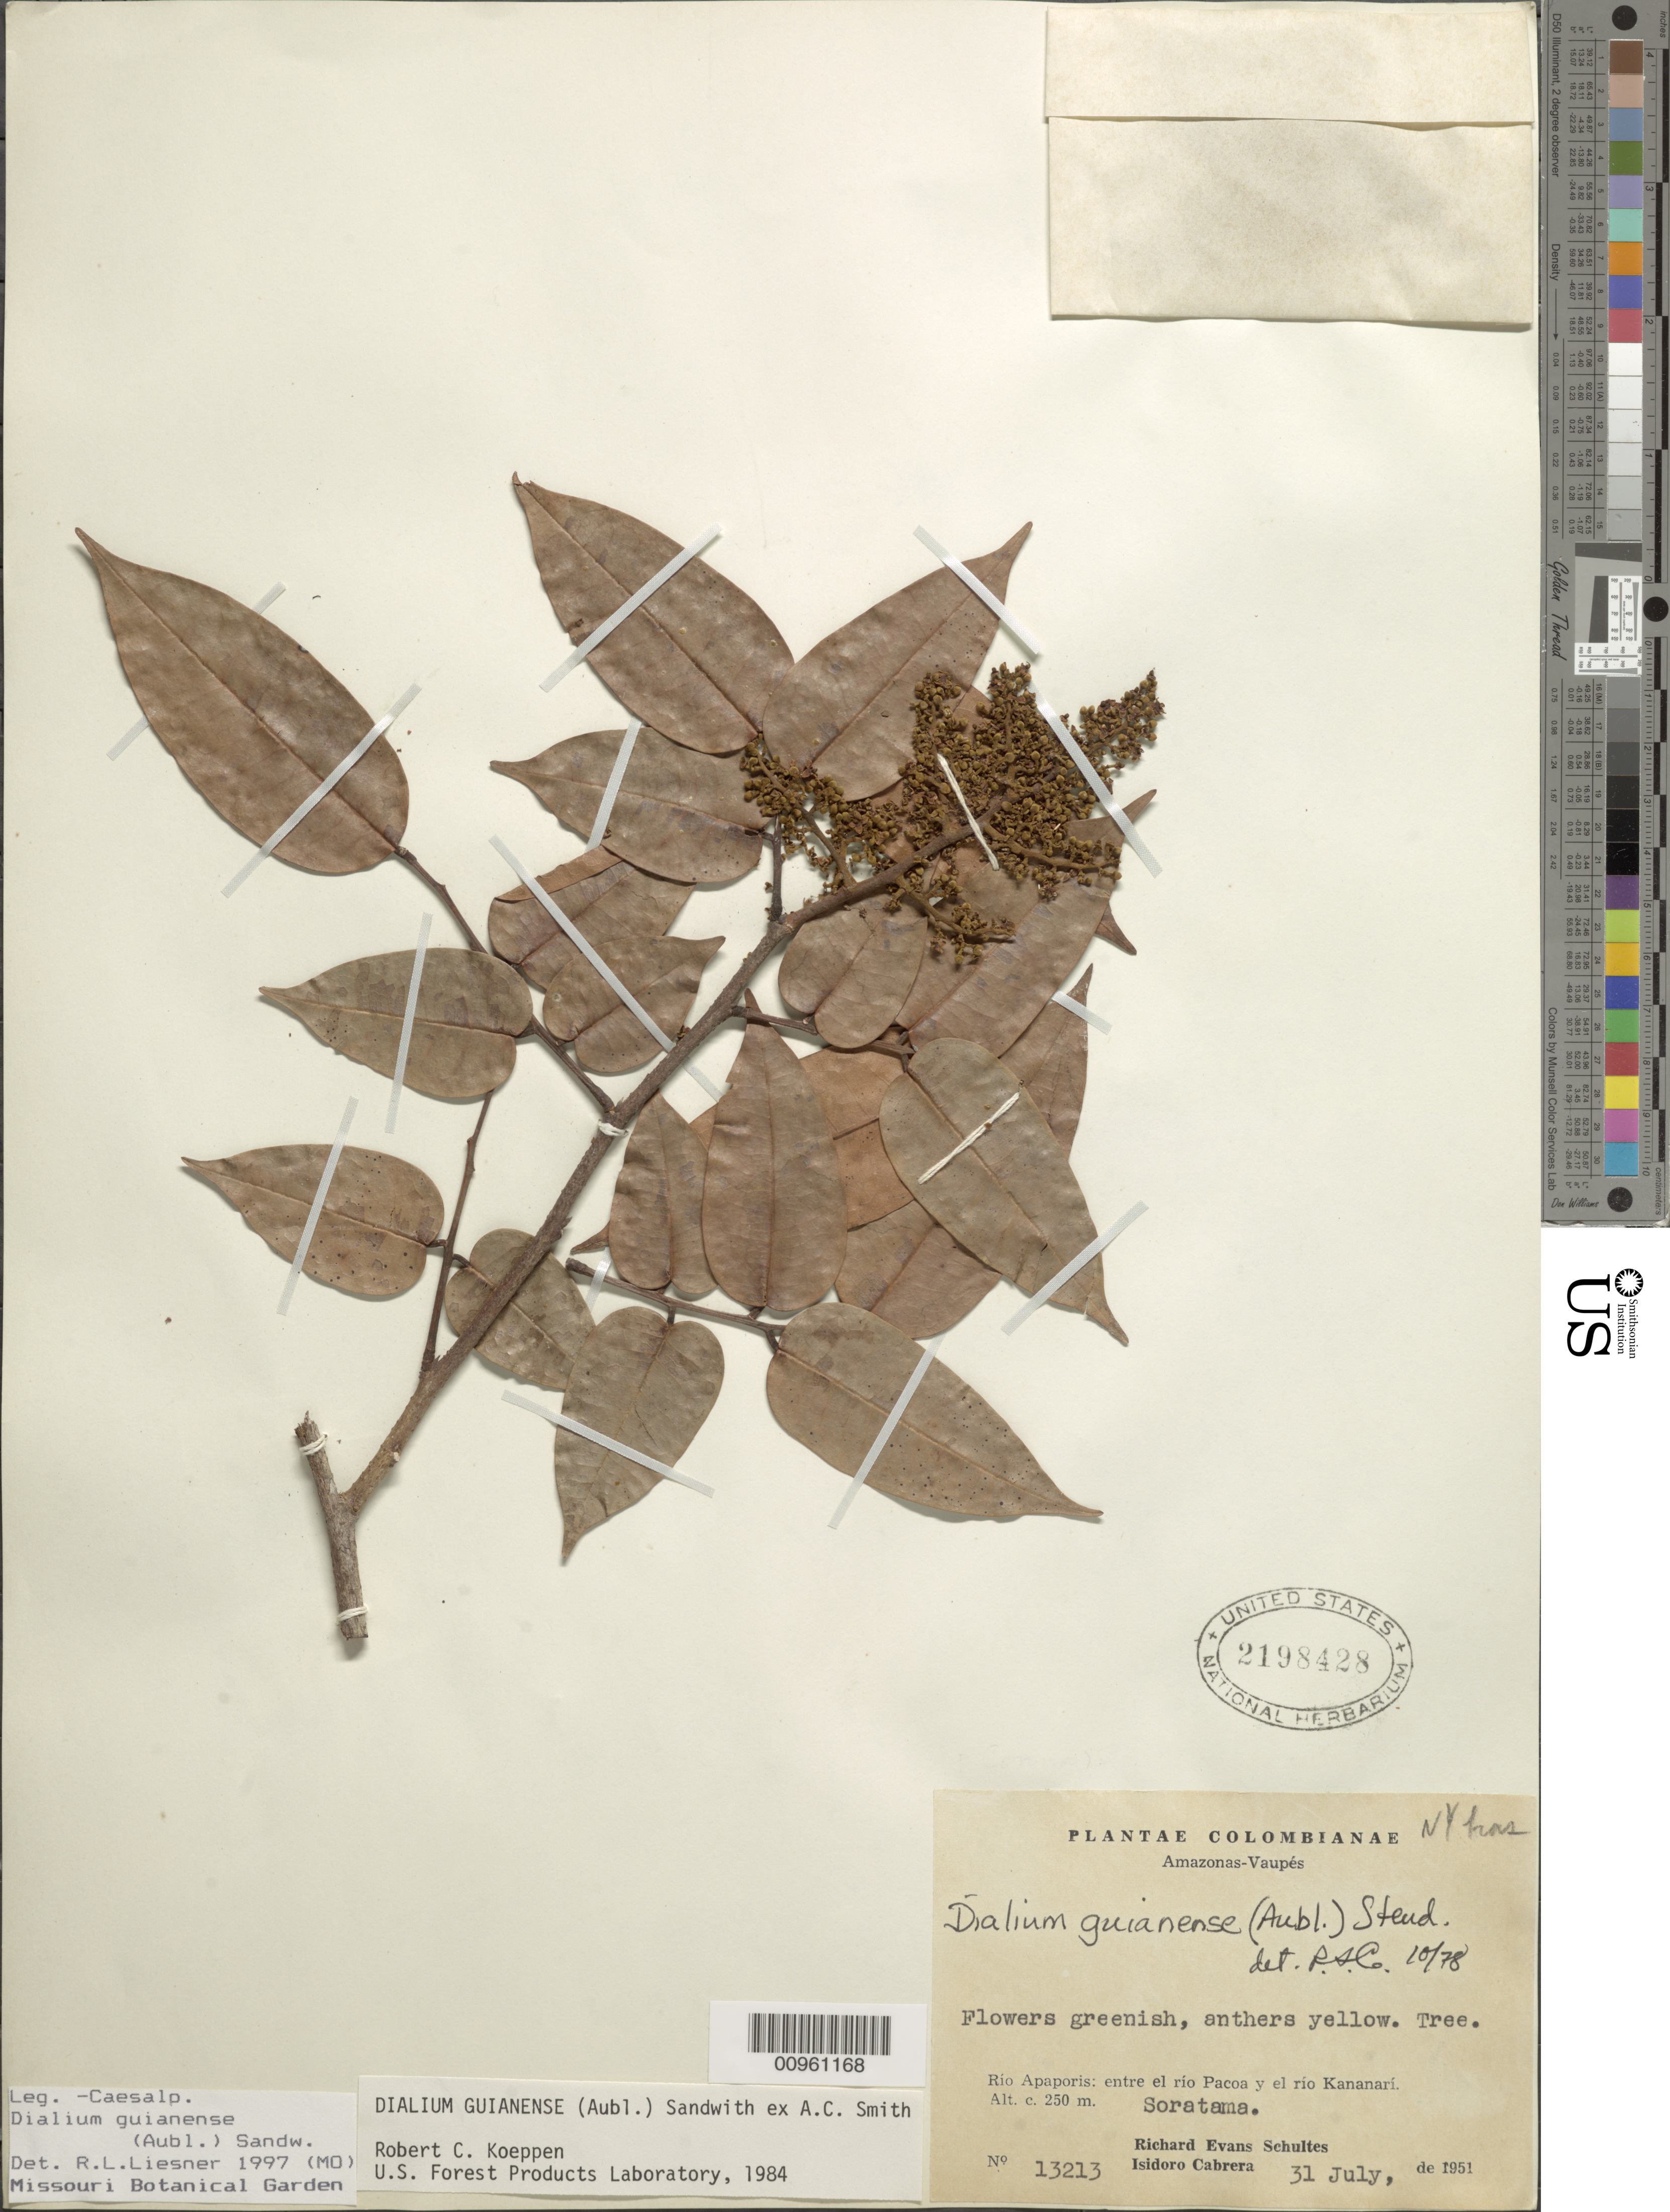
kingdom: Plantae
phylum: Tracheophyta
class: Magnoliopsida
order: Fabales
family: Fabaceae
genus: Dialium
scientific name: Dialium guianense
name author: (Aubl.) Sandwith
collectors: R. E. Schultes & I. Cabrera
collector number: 13213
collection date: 1951-07-31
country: Colombia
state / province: Amazônas / Vaupés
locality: rio Apaporis: entre el rio Pacoa y el rio Kananari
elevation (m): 250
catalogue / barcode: US 2198428